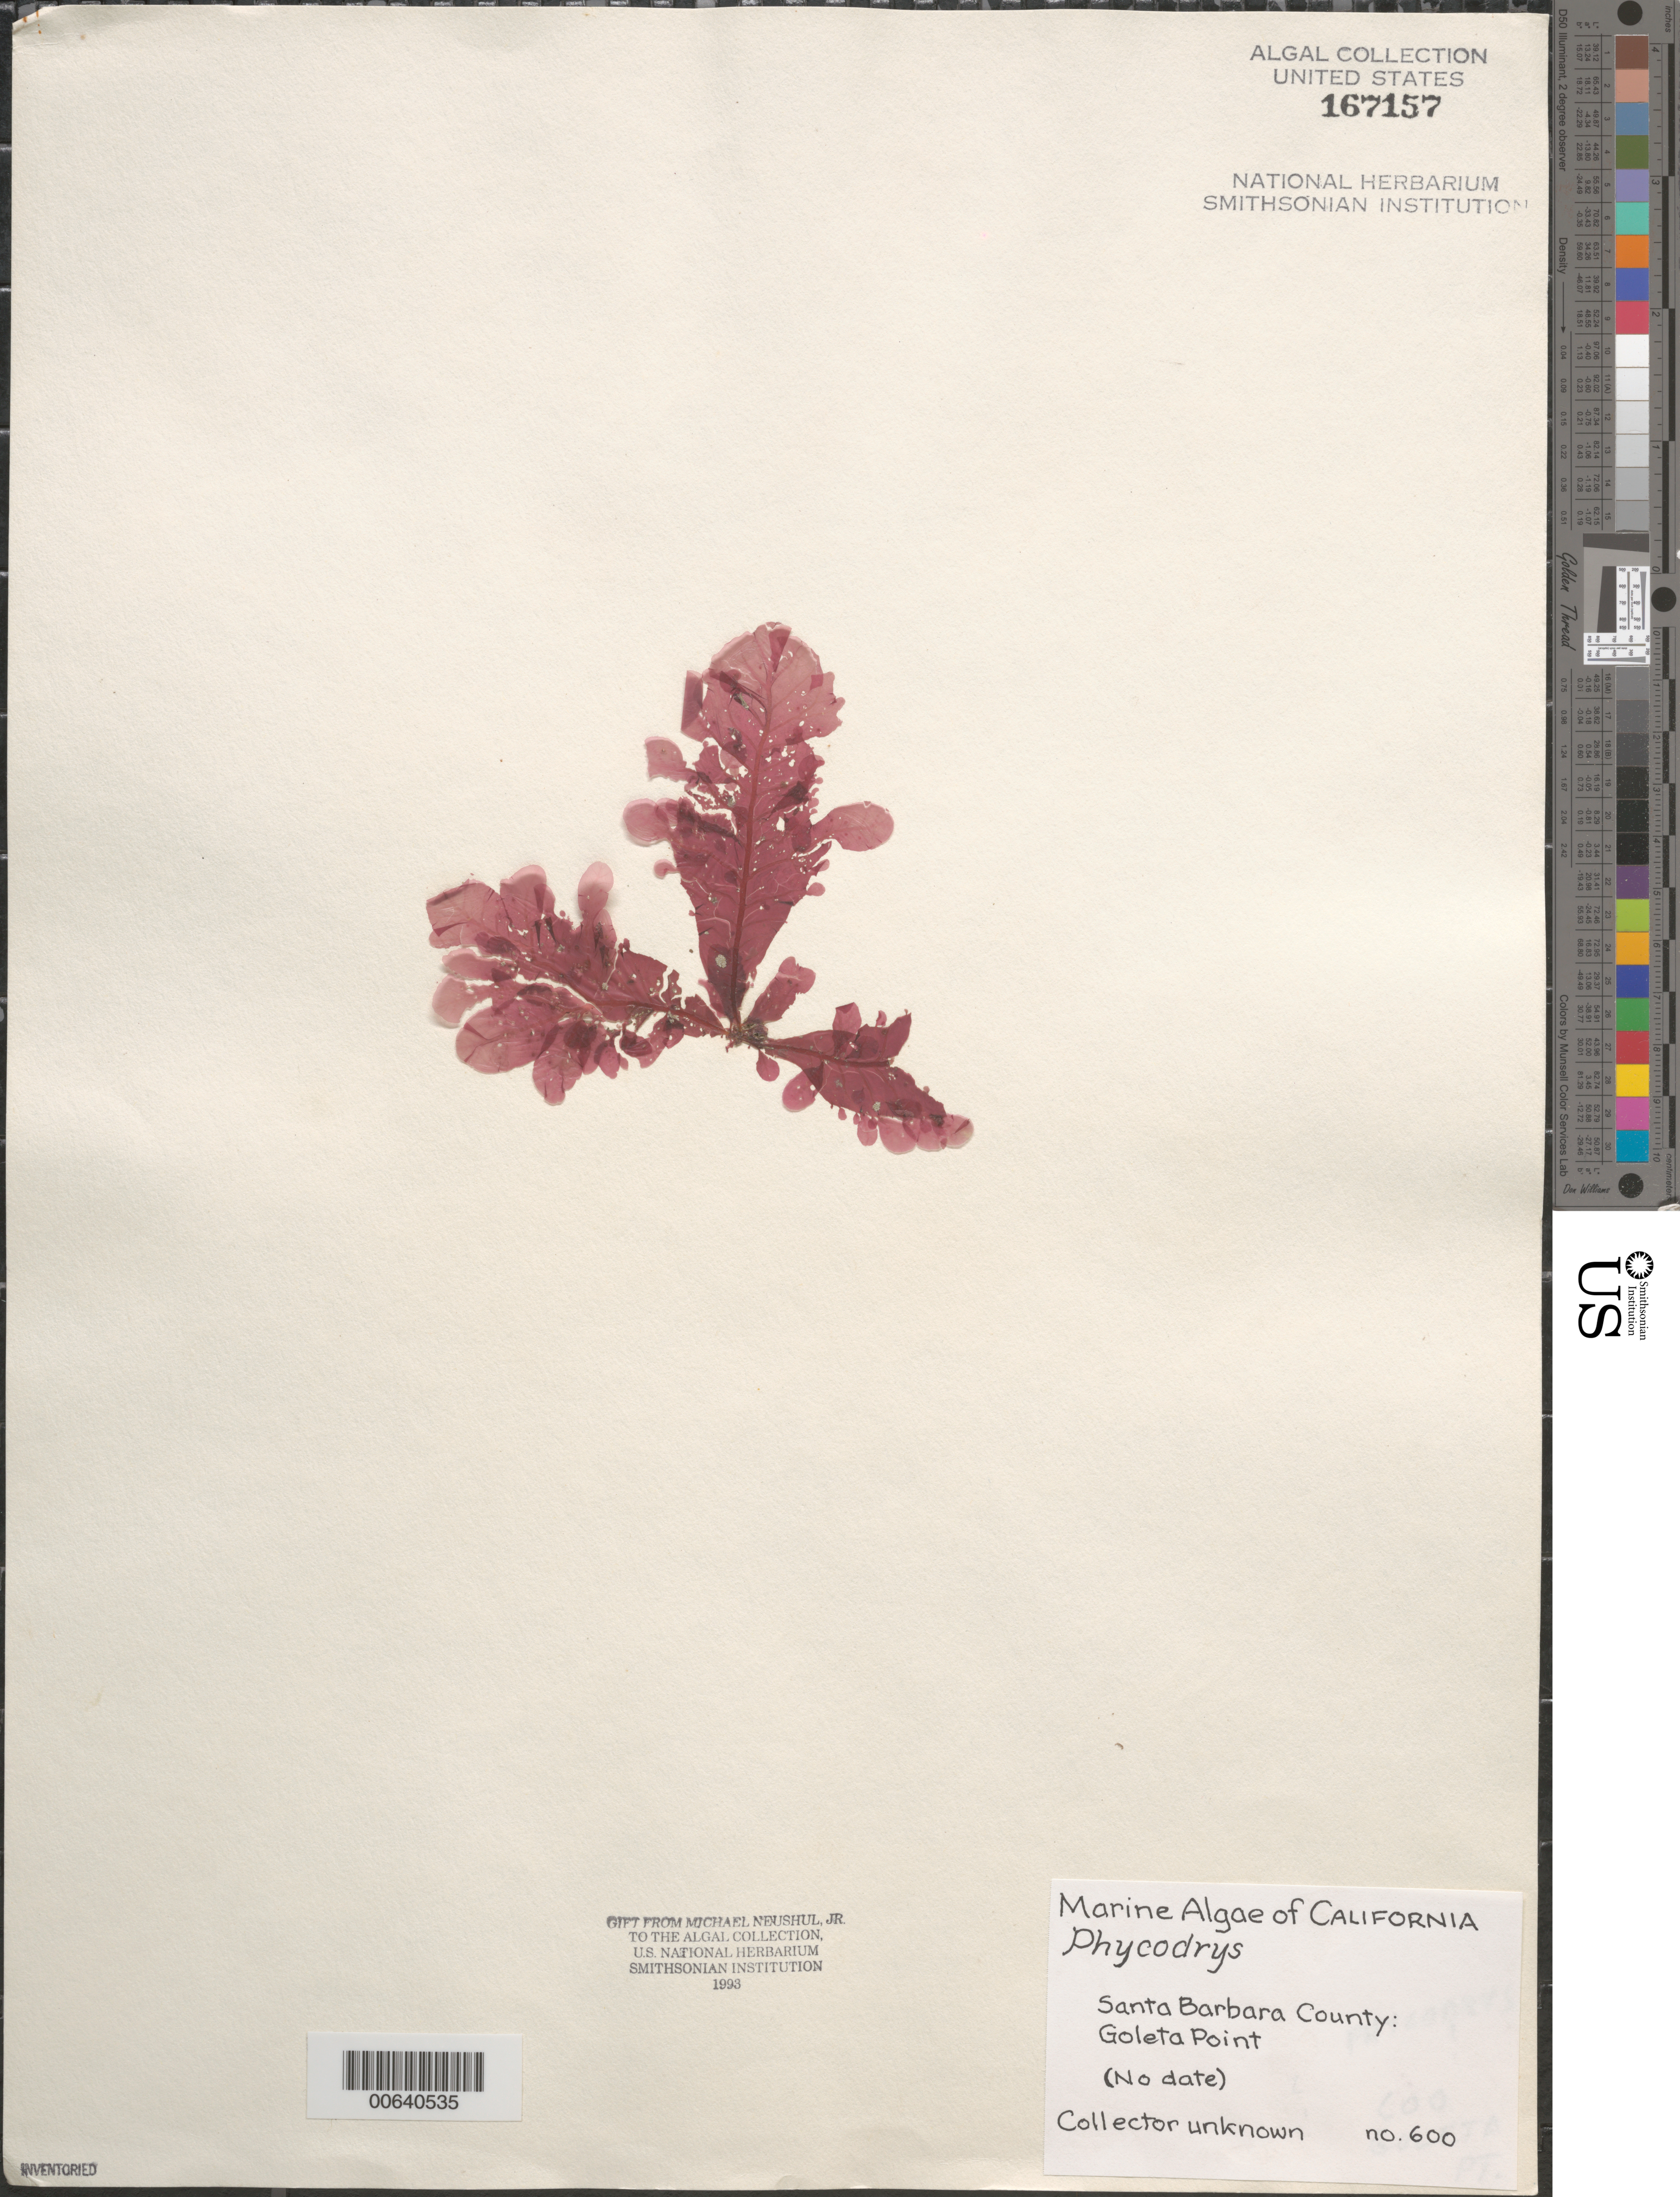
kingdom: Plantae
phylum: Rhodophyta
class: Florideophyceae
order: Ceramiales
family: Delesseriaceae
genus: Phycodrys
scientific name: Phycodrys sp.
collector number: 600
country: United States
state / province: California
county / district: Santa Barbara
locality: Goleta Point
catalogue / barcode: US 167157